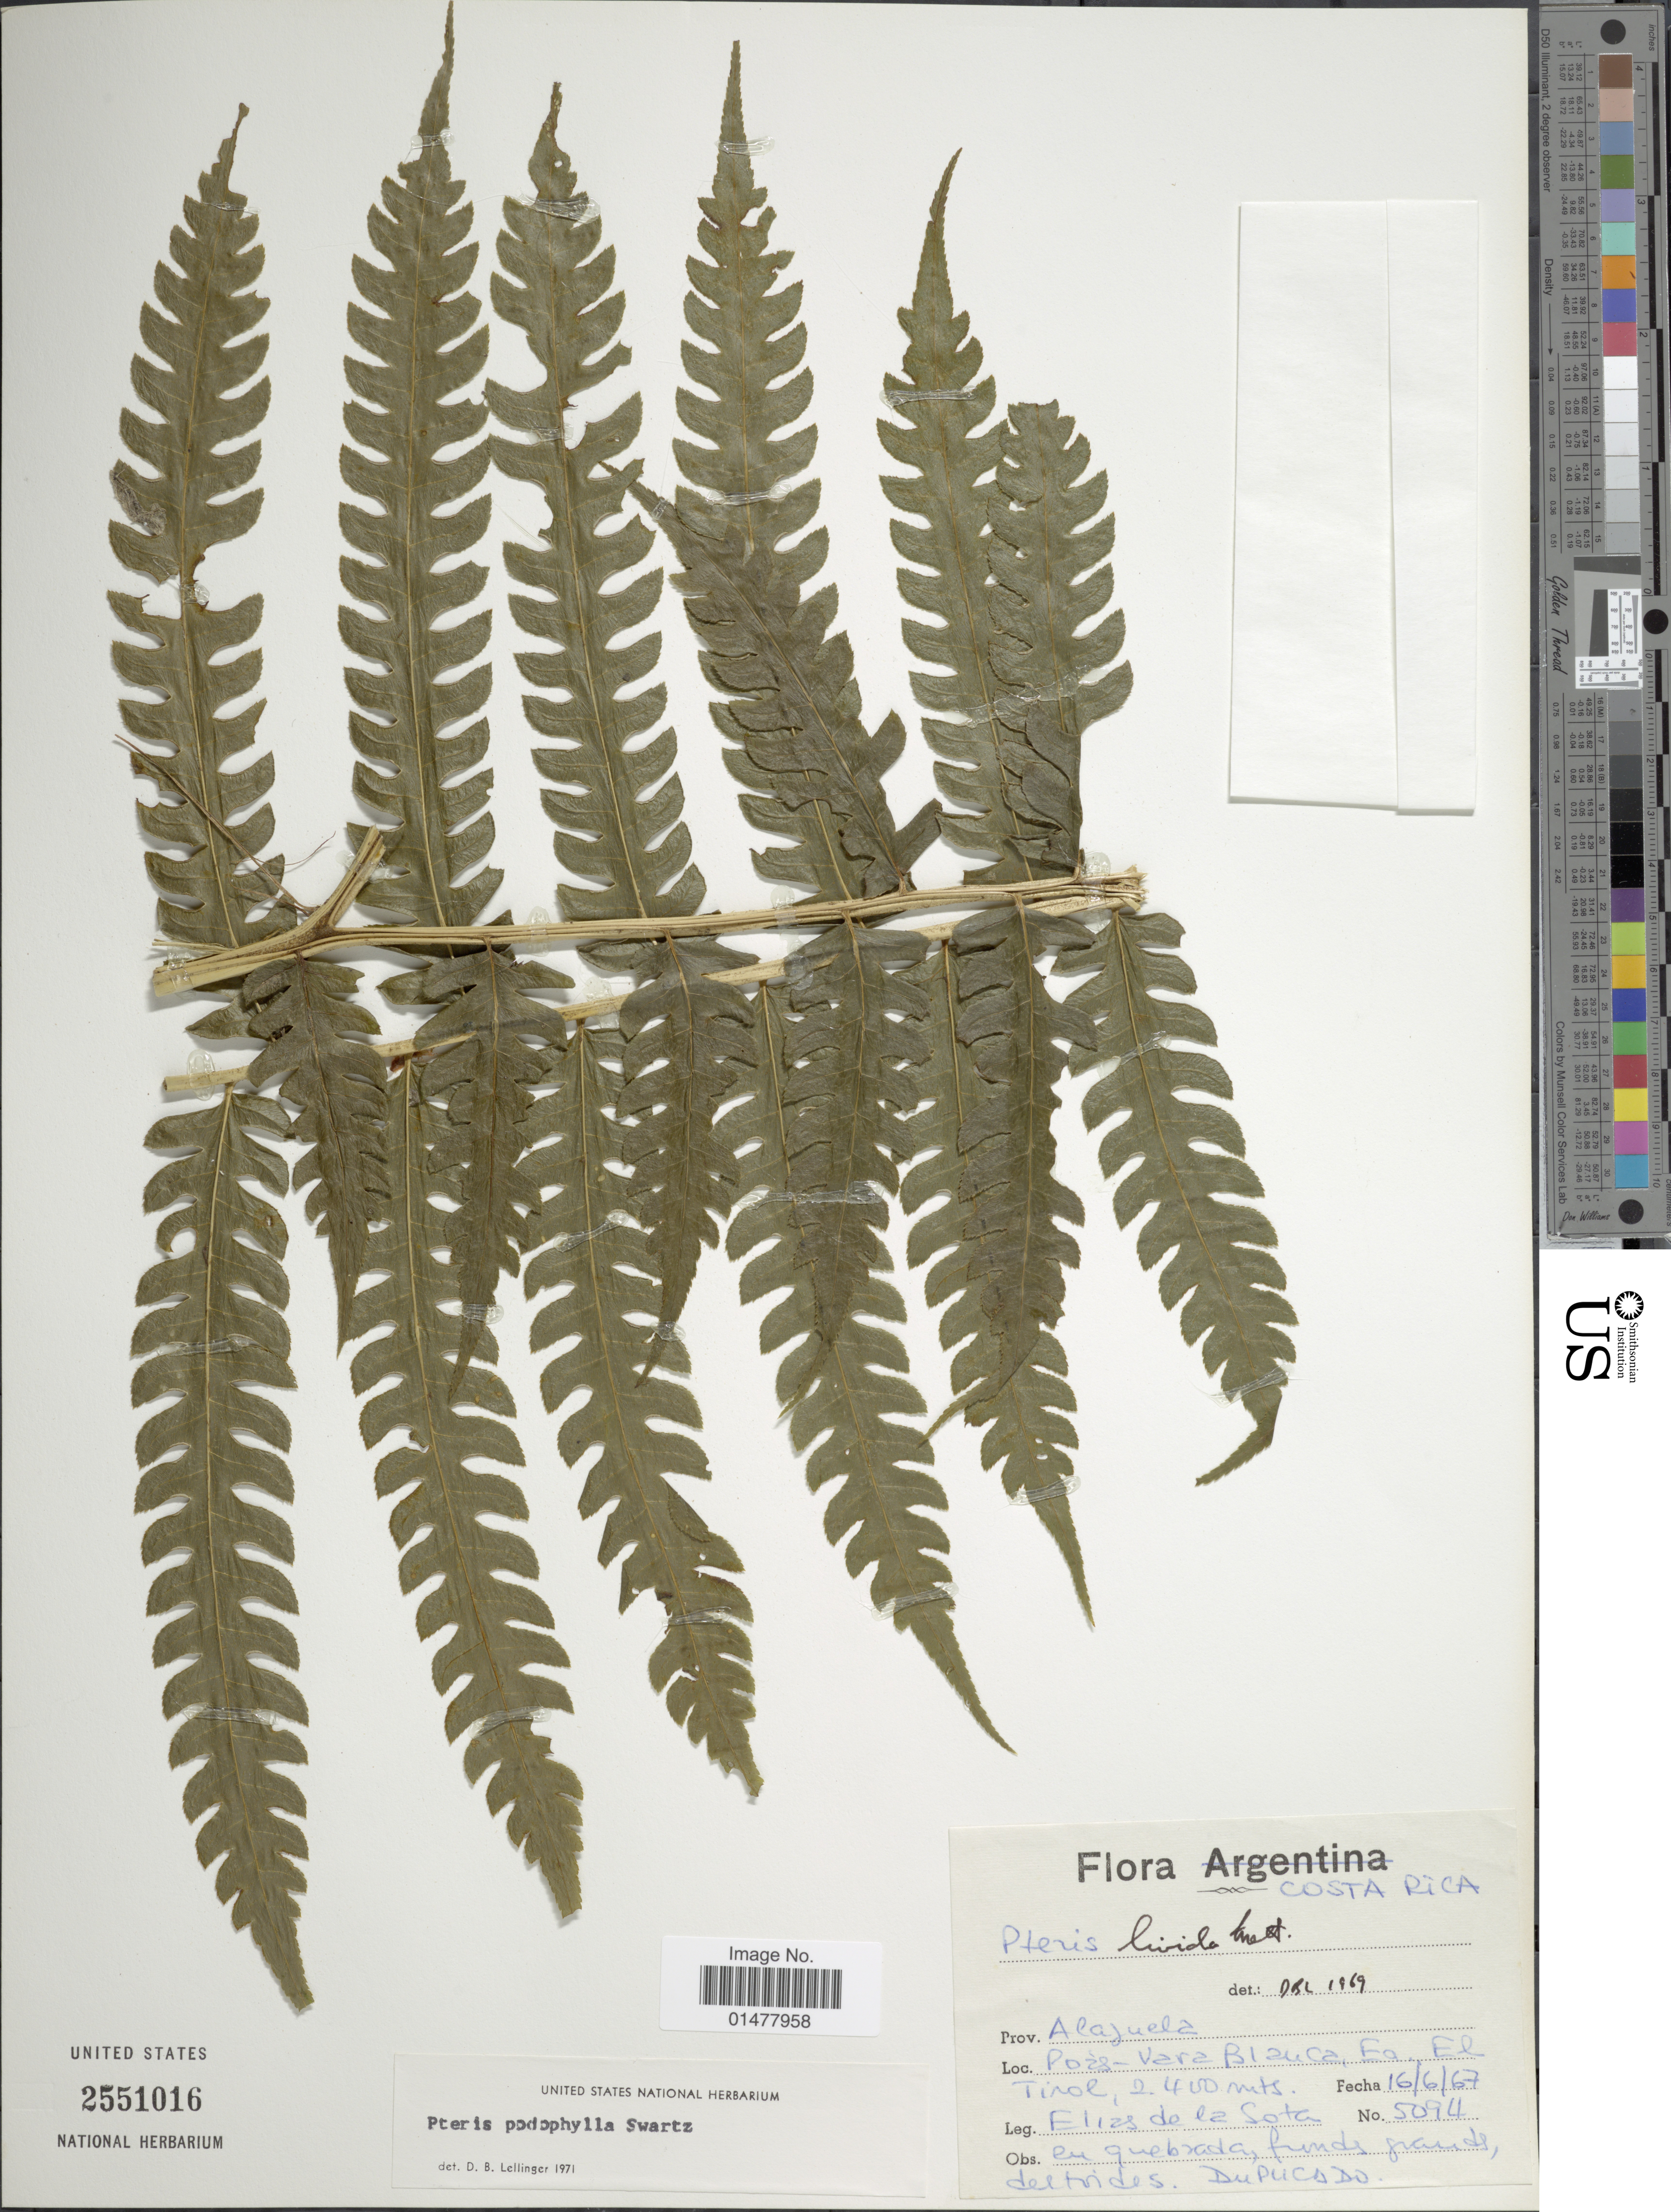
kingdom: Plantae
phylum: Tracheophyta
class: Polypodiopsida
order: Polypodiales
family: Pteridaceae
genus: Pteris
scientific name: Pteris podophylla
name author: Sw.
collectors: E. R. de la Sota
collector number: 5094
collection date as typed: Transcribed d/m/y: 16/6/67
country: Costa Rica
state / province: Alajuela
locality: Prov. Alajuela, Poas-Vara Blanca, Ea. El Tirol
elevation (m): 2400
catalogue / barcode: US 2551016